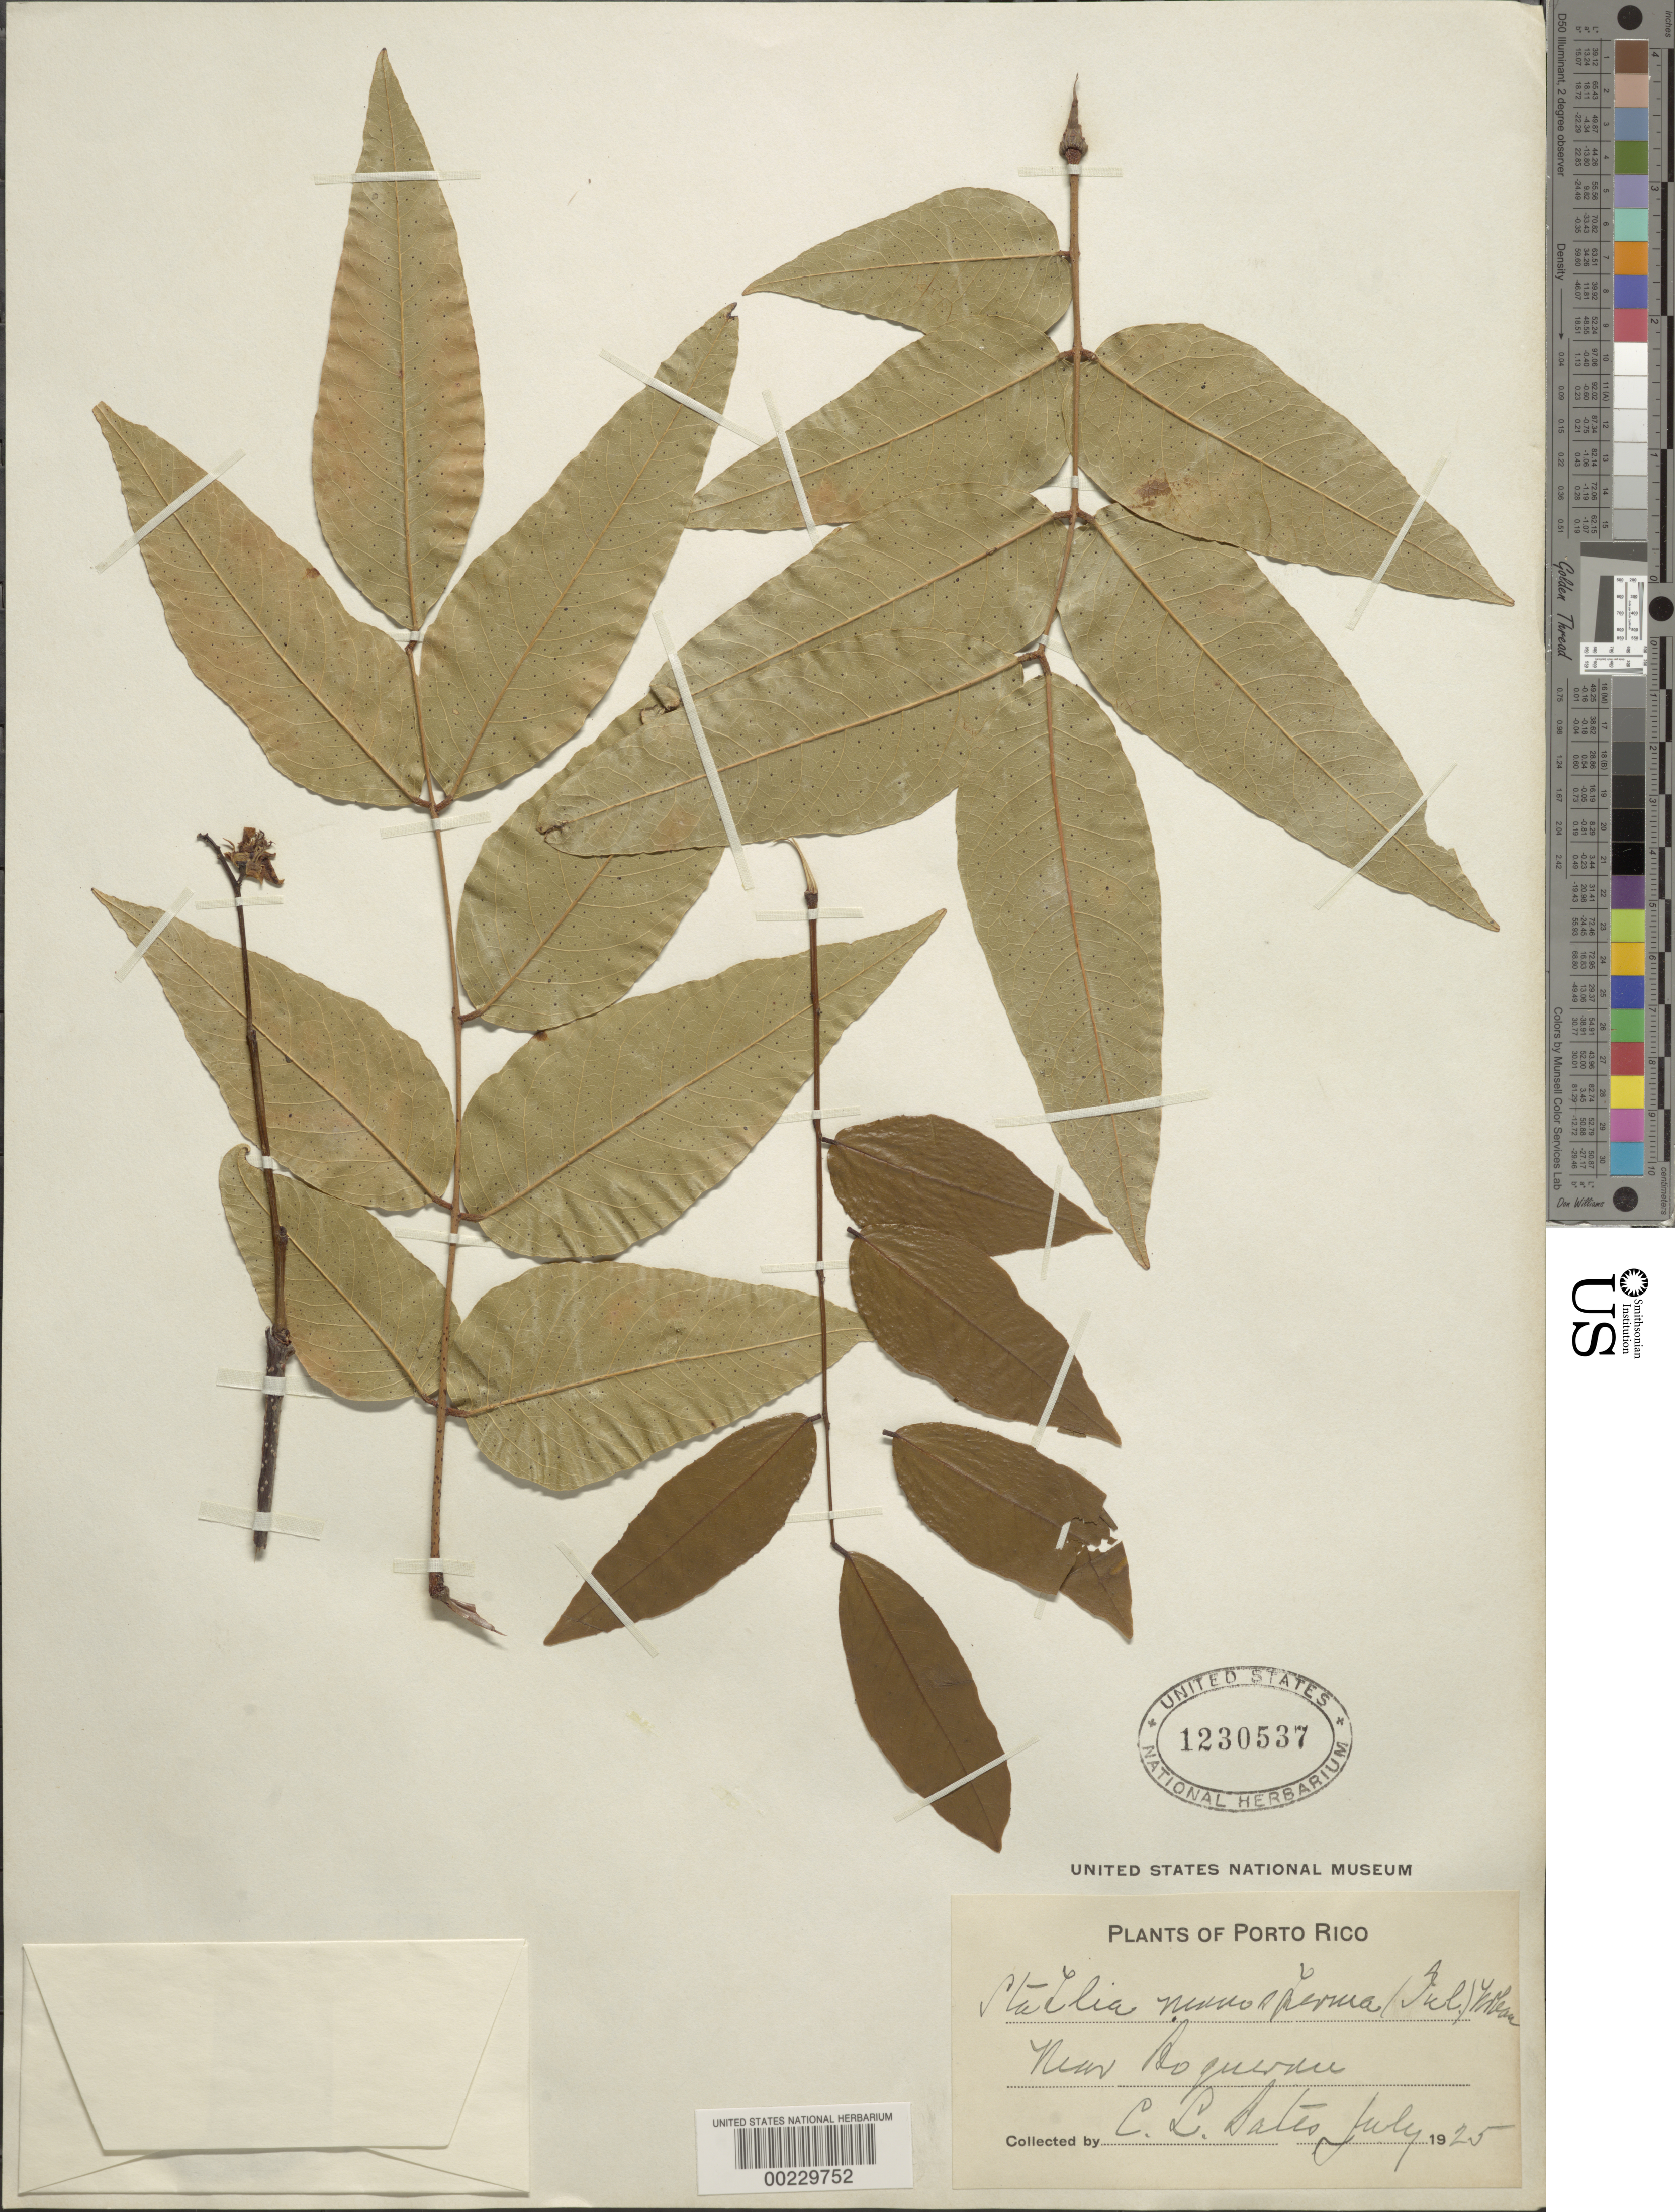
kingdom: Plantae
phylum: Tracheophyta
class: Magnoliopsida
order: Fabales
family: Fabaceae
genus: Libidibia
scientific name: Libidibia monosperma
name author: (Tul.) Gagnon & G.P. Lewis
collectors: C. Bates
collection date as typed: Jul 1925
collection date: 1925-07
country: Puerto Rico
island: Greater Antilles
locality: Near boqueron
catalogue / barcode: US 1230537